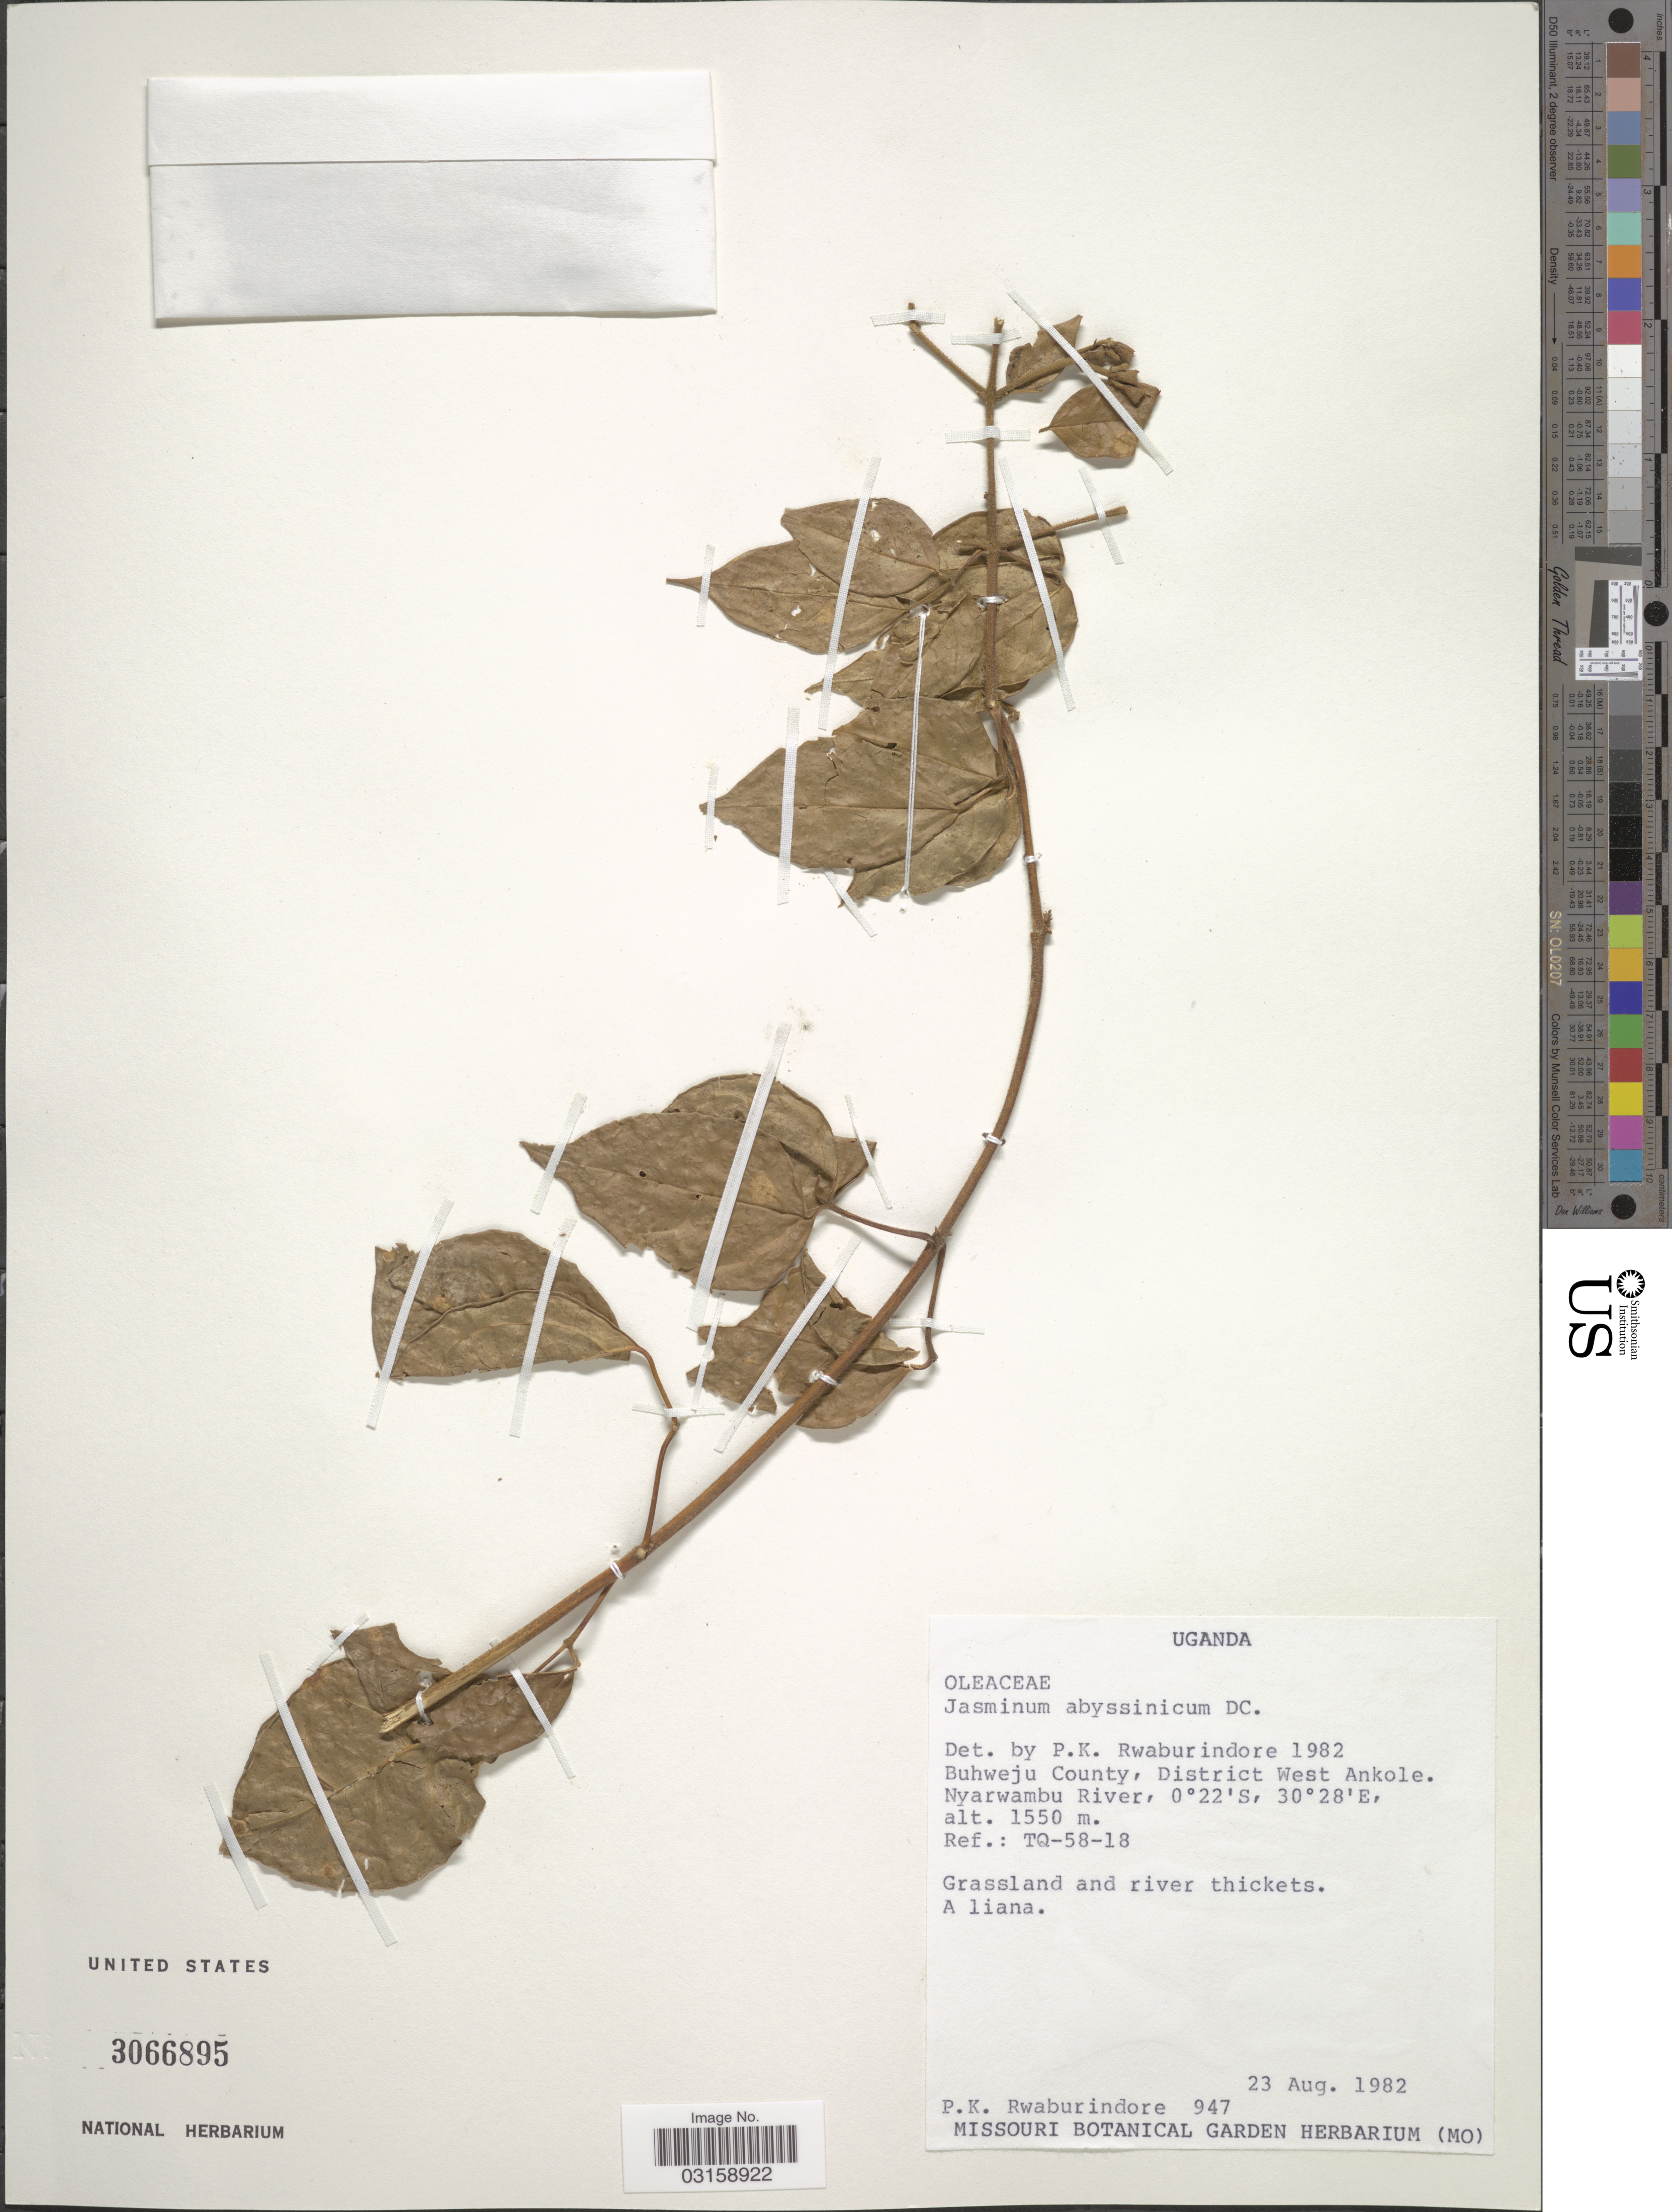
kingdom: Plantae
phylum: Tracheophyta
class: Magnoliopsida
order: Lamiales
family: Oleaceae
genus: Jasminum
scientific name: Jasminum abyssinicum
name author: Hochst. ex A. DC. in DC.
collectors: P. Rwaburindore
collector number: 947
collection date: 1982-08-23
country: Uganda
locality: Buhweju County, District West Ankole. Nyarwambu River.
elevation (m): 1550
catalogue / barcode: US 3066895